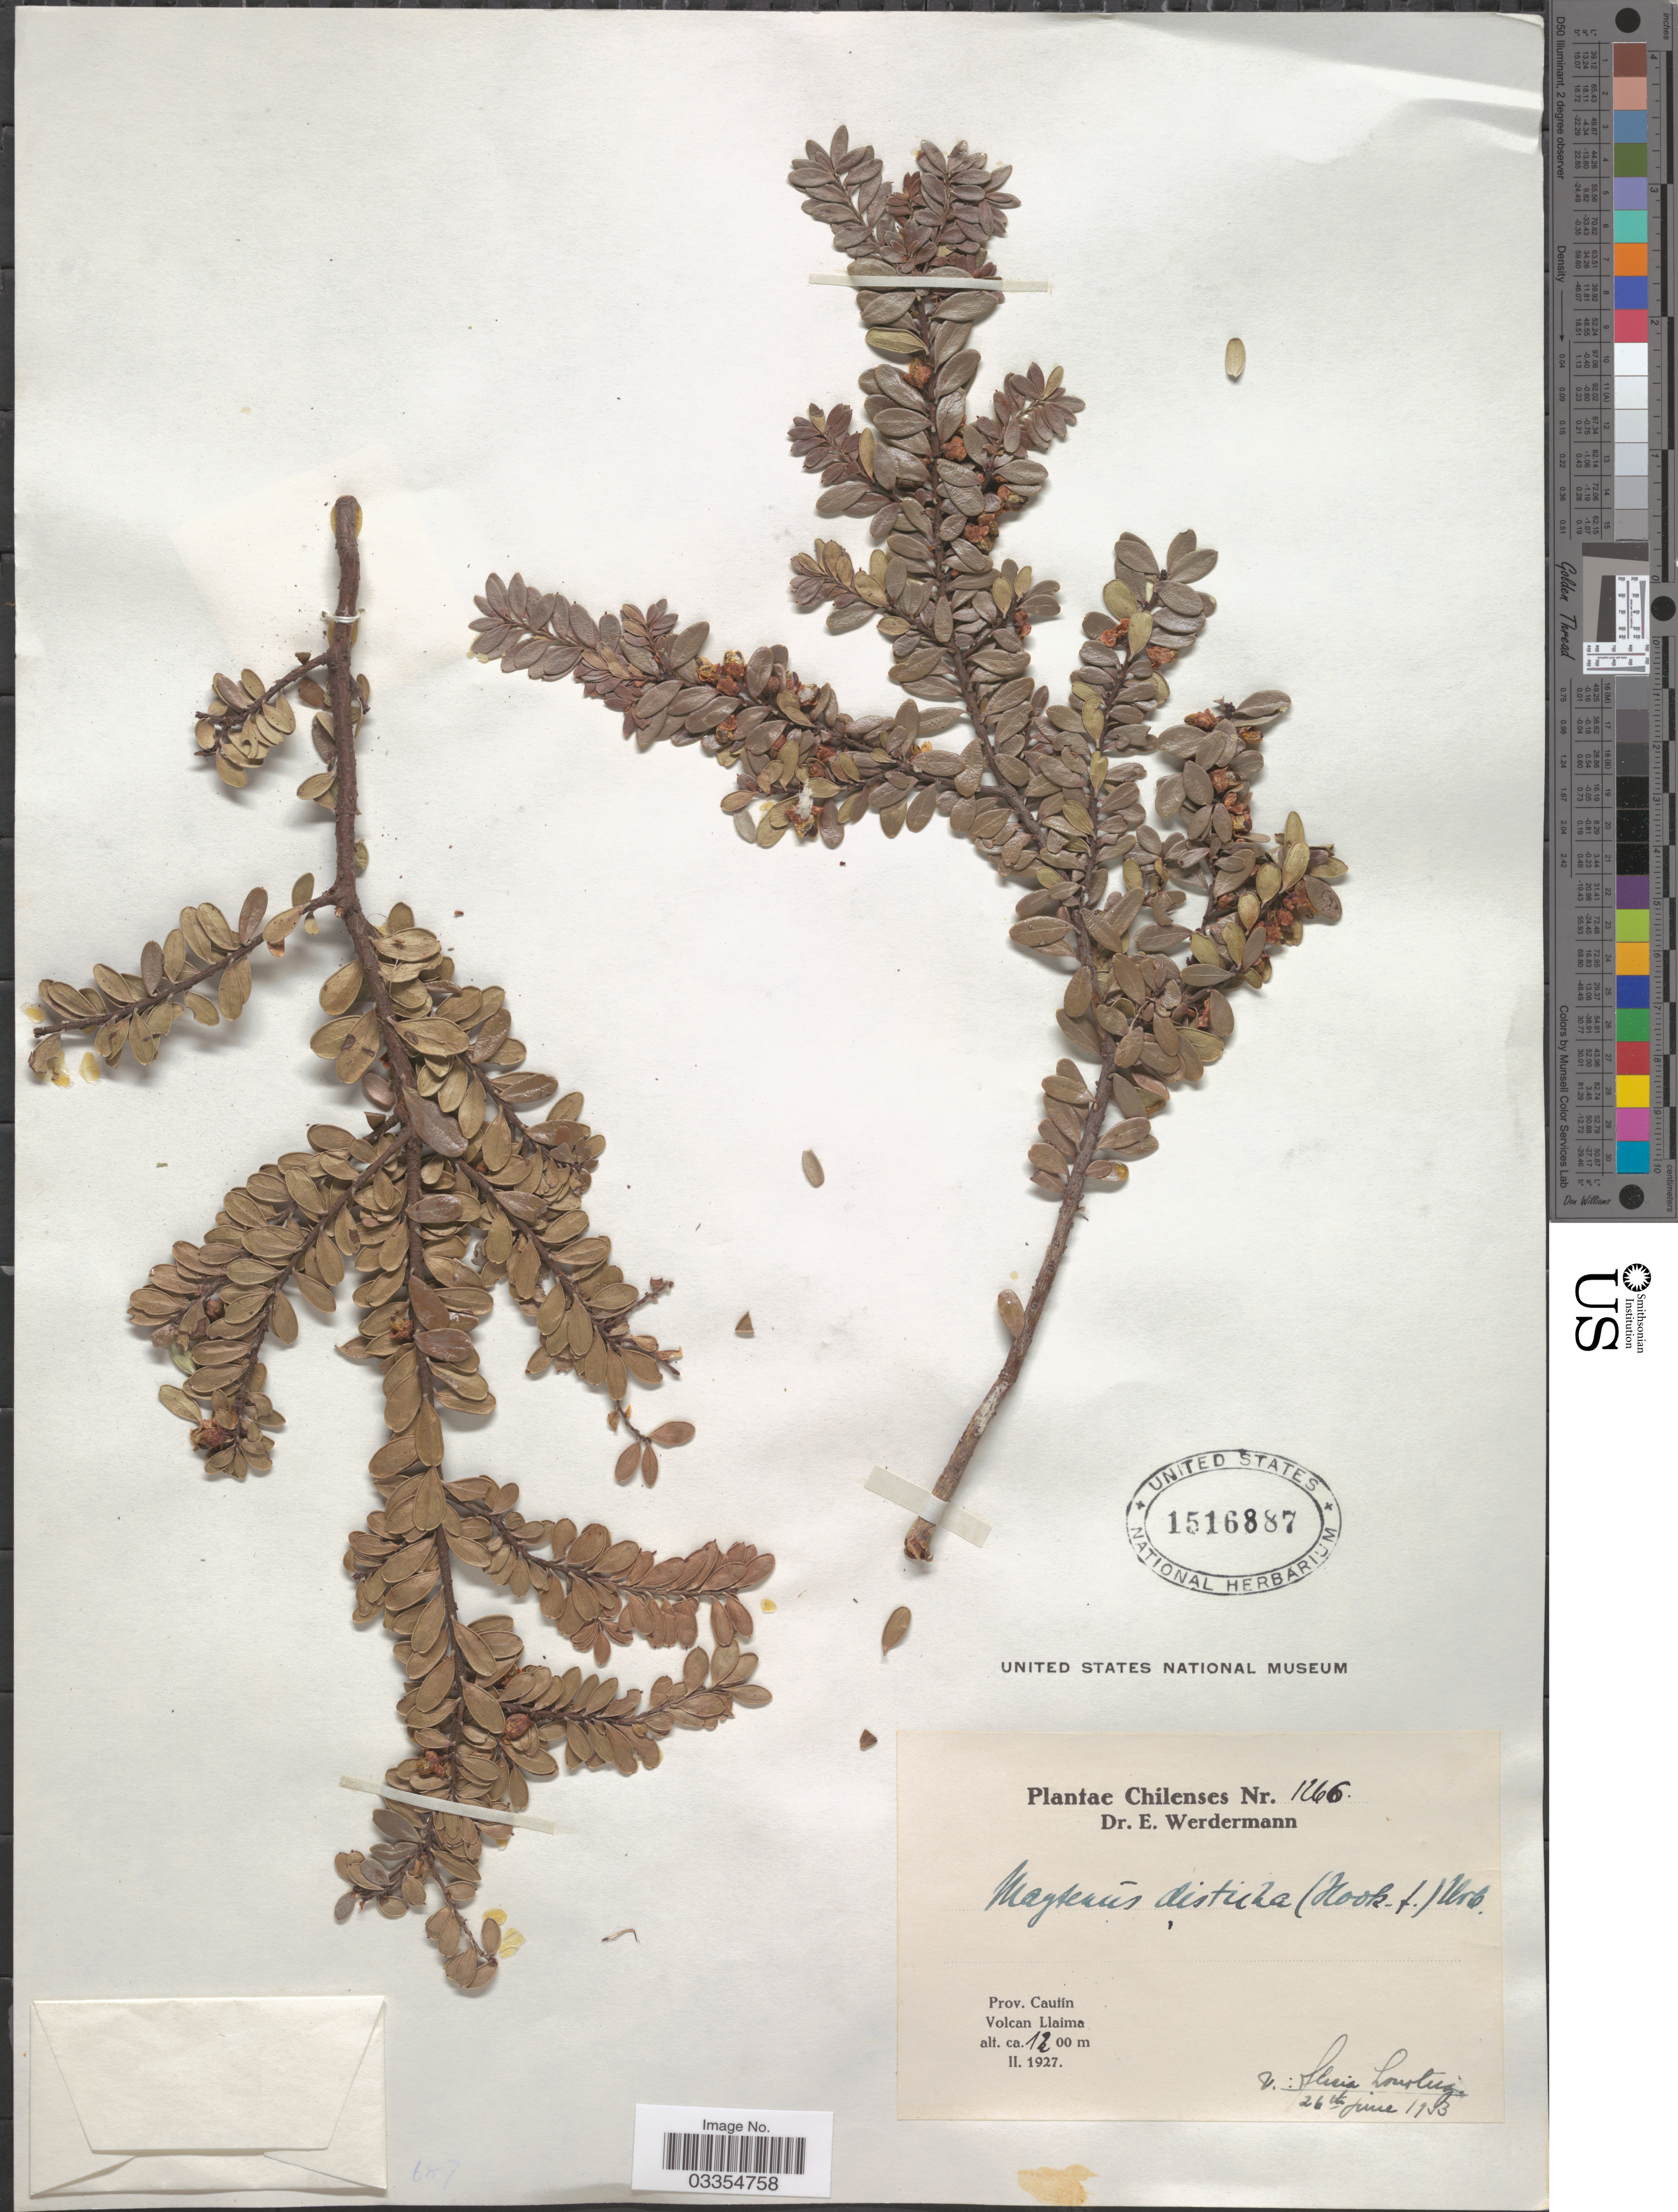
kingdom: Plantae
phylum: Tracheophyta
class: Magnoliopsida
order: Celastrales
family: Celastraceae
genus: Maytenus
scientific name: Maytenus disticha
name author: (Hook. f.) Urb.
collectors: E. Werdermann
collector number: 1266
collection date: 1927-02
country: Chile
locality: Prov. Cautín. Volcan Llaima.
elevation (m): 1200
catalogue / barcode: US 1516887